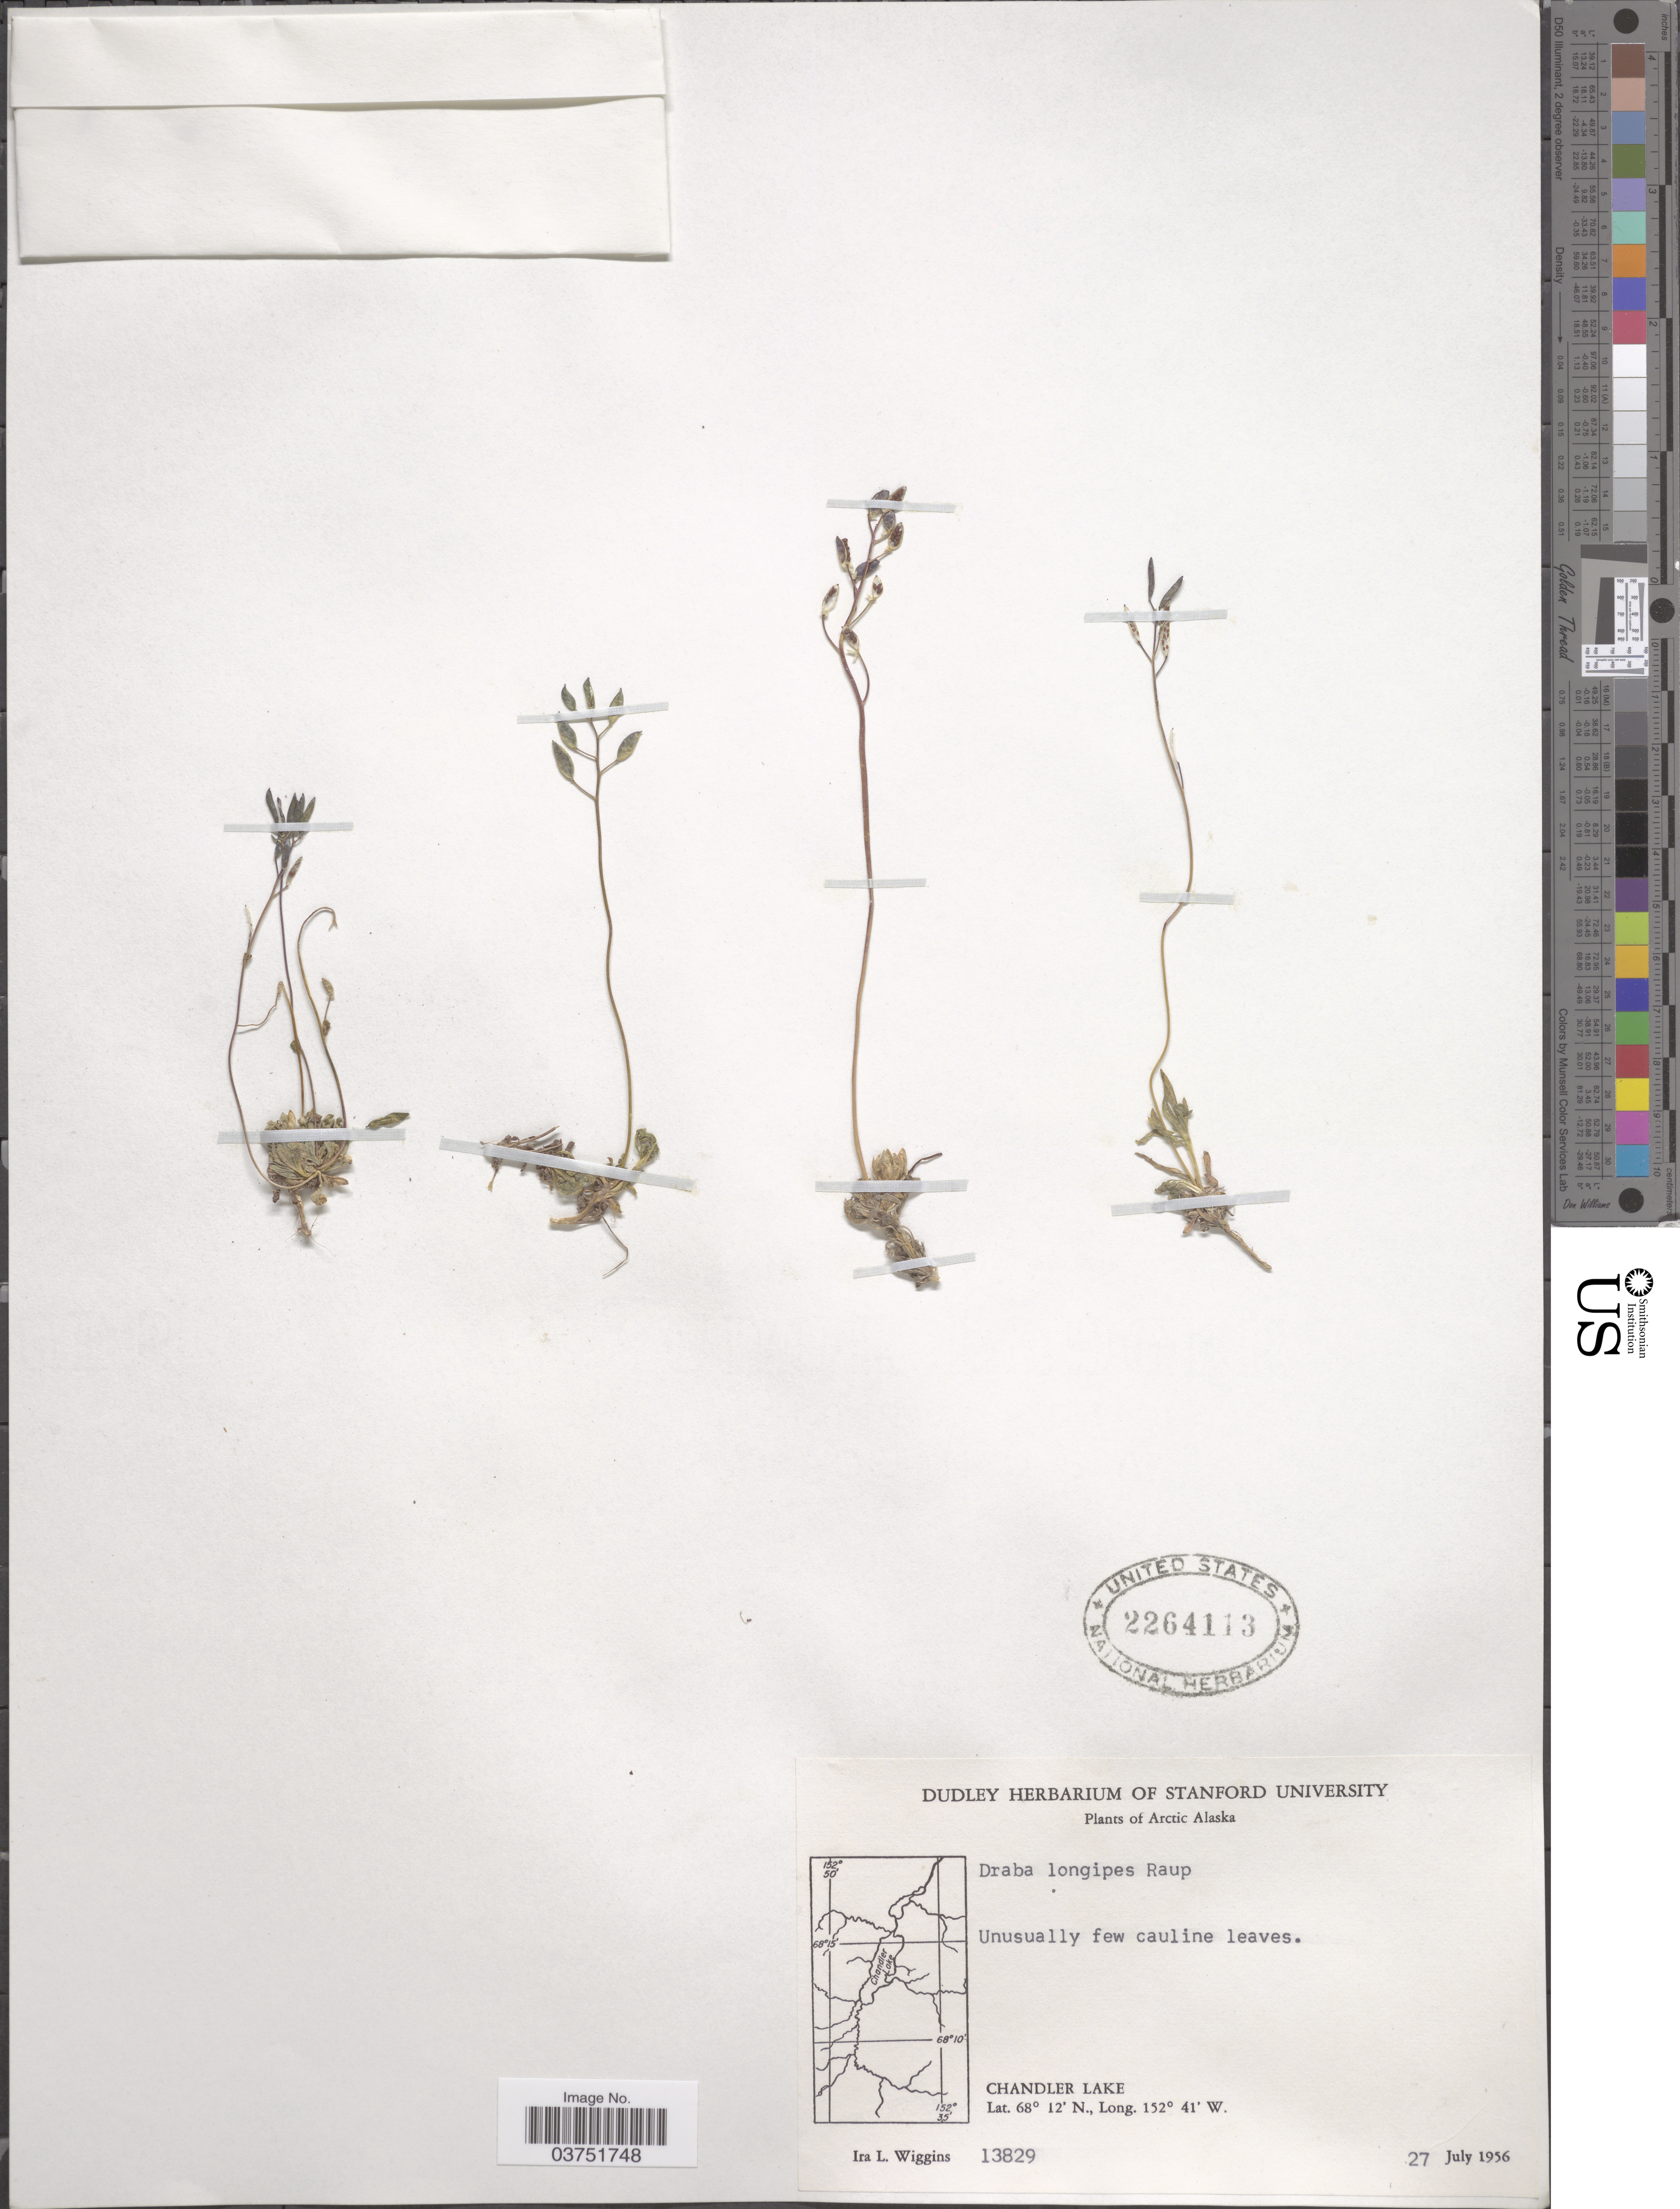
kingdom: Plantae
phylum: Tracheophyta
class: Magnoliopsida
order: Brassicales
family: Brassicaceae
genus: Draba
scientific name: Draba longipes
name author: Raup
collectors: I. L. Wiggins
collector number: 13829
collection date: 1956-07-27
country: United States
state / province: Alaska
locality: Arctic Alaska. Chandler Lake.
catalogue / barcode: US 2264113